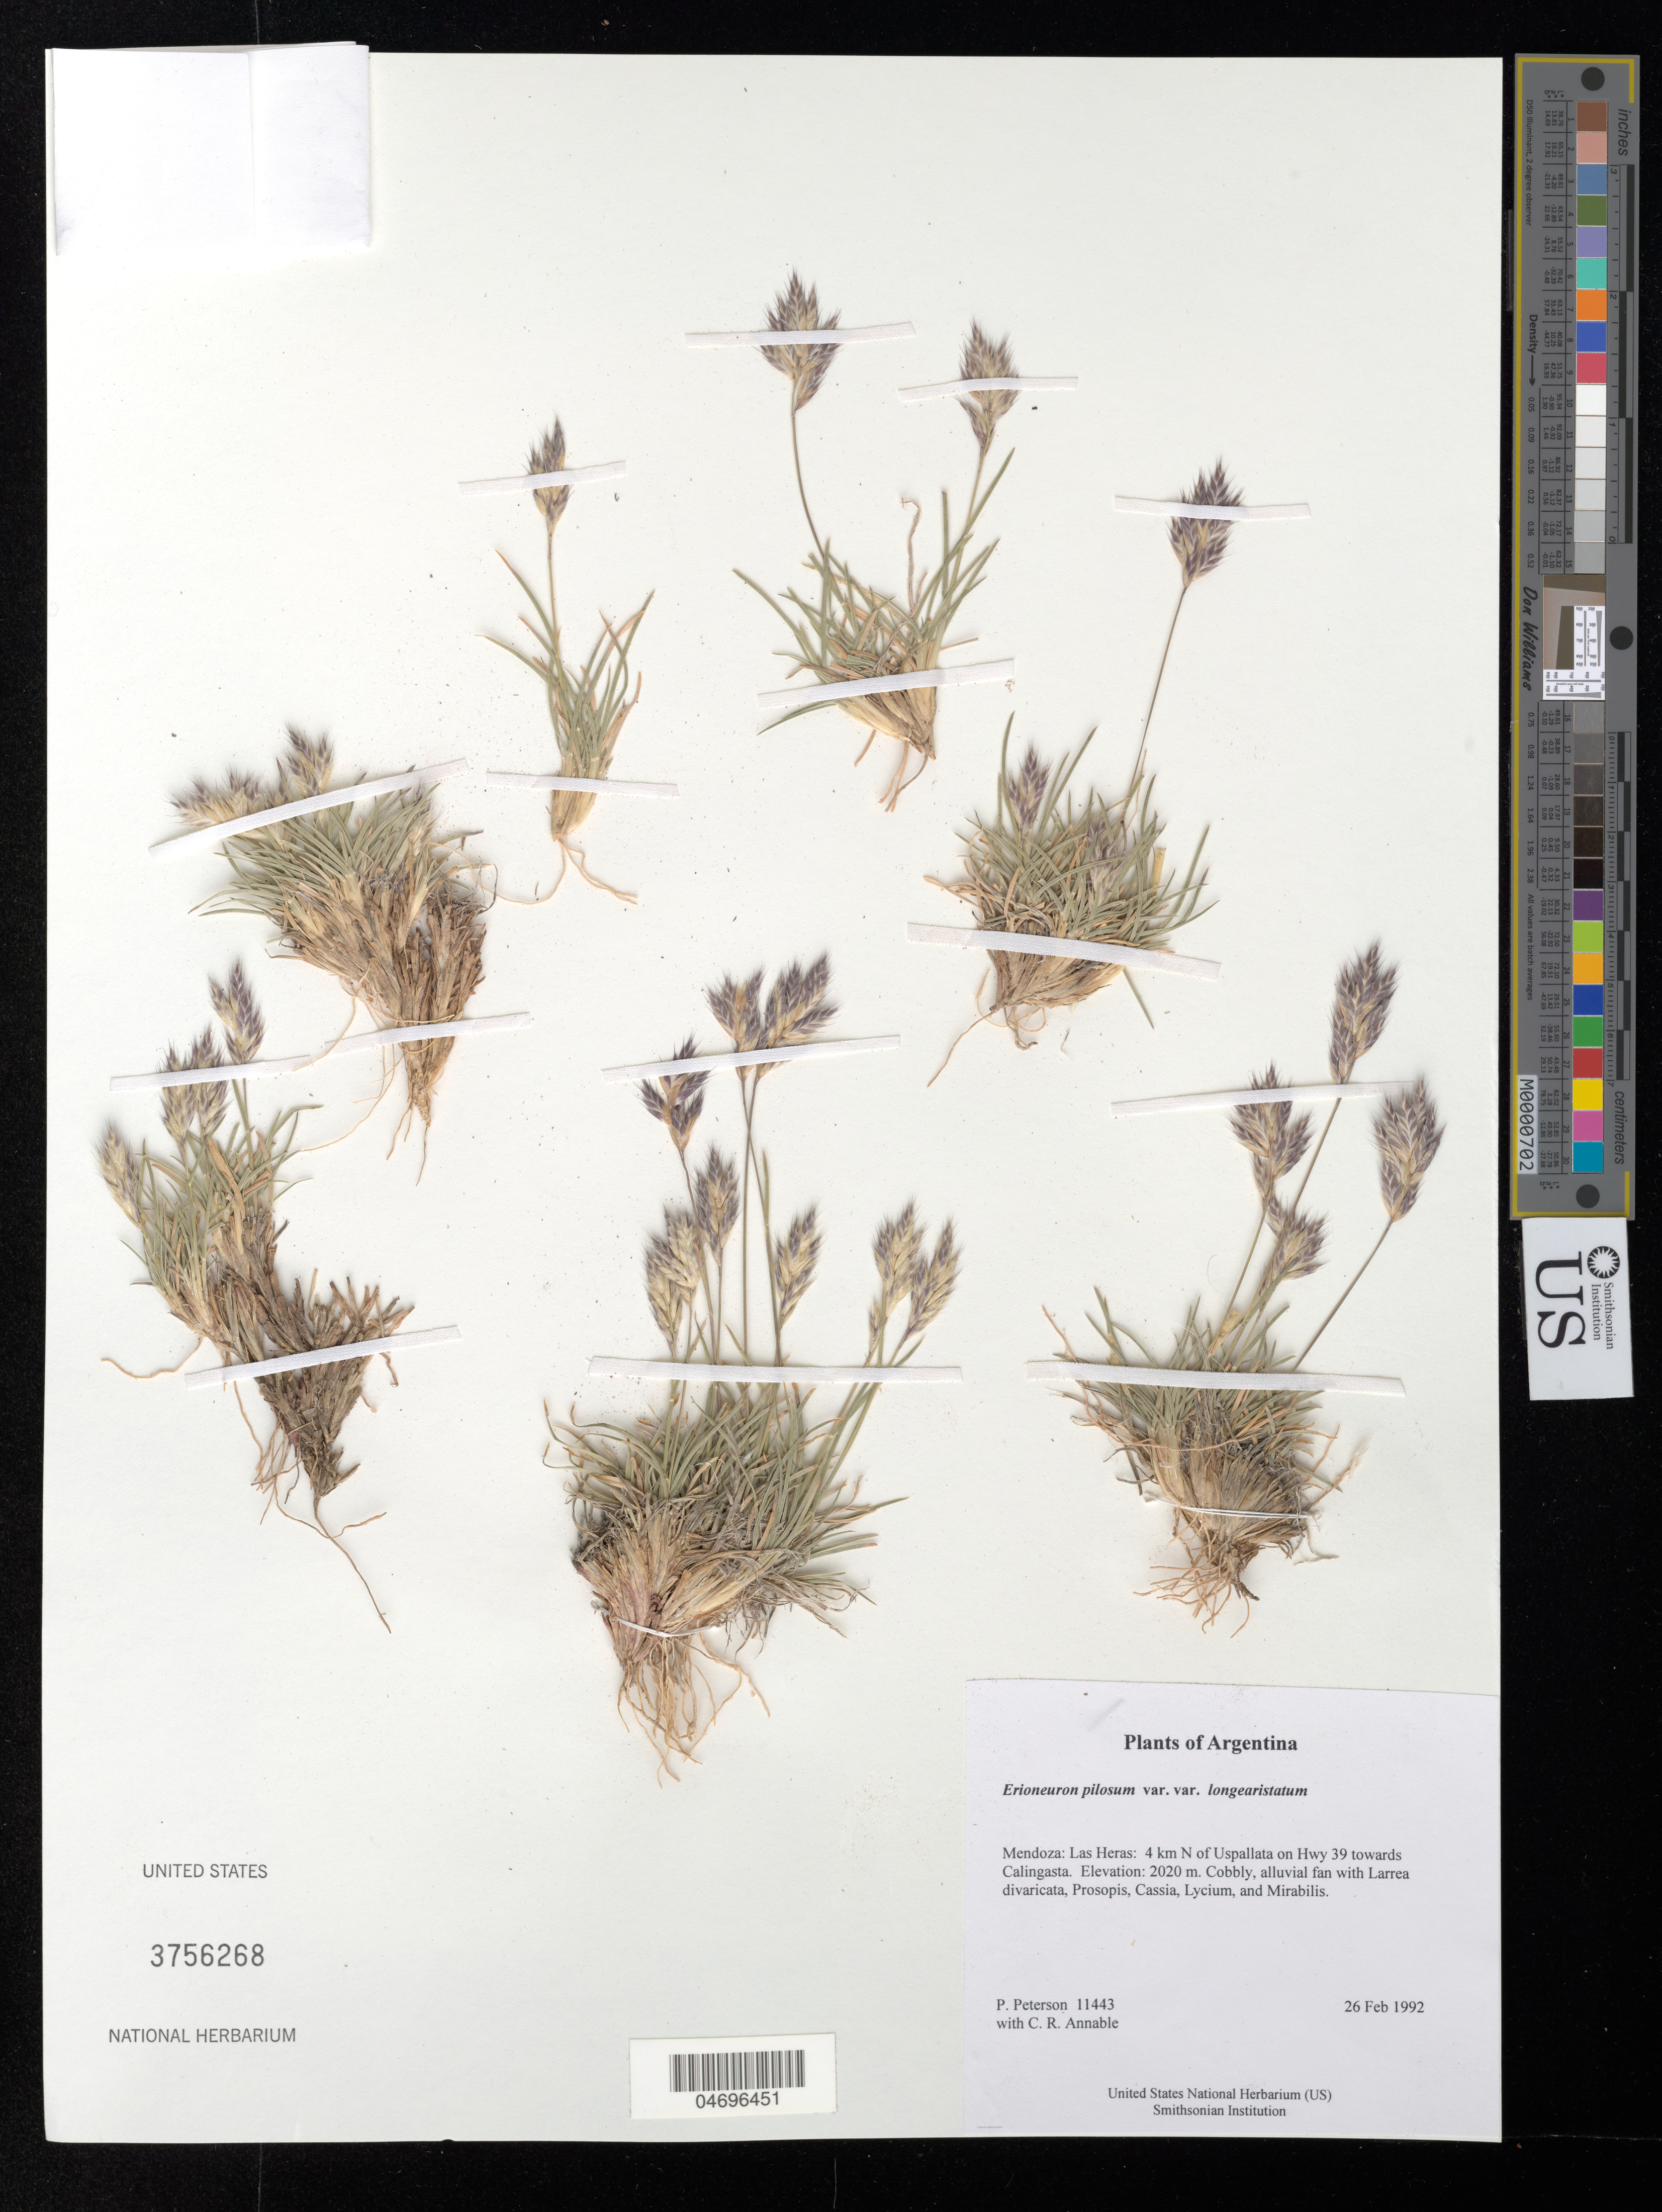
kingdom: Plantae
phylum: Tracheophyta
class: Liliopsida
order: Poales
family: Poaceae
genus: Erioneuron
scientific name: Erioneuron pilosum var. longearistatum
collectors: P. M. Peterson & C. R. Annable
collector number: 11443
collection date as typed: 26 Feb 1992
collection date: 1992-02-26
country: Argentina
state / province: Mendoza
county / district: Las Heras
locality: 4 km N of Uspallata on Hwy 39 towards Calingasta.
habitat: Cobbly, alluvial fan with Larrea divaricata, Prosopis, Cassia, Lycium, and Mirabilis.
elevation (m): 2020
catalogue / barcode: US 3756268